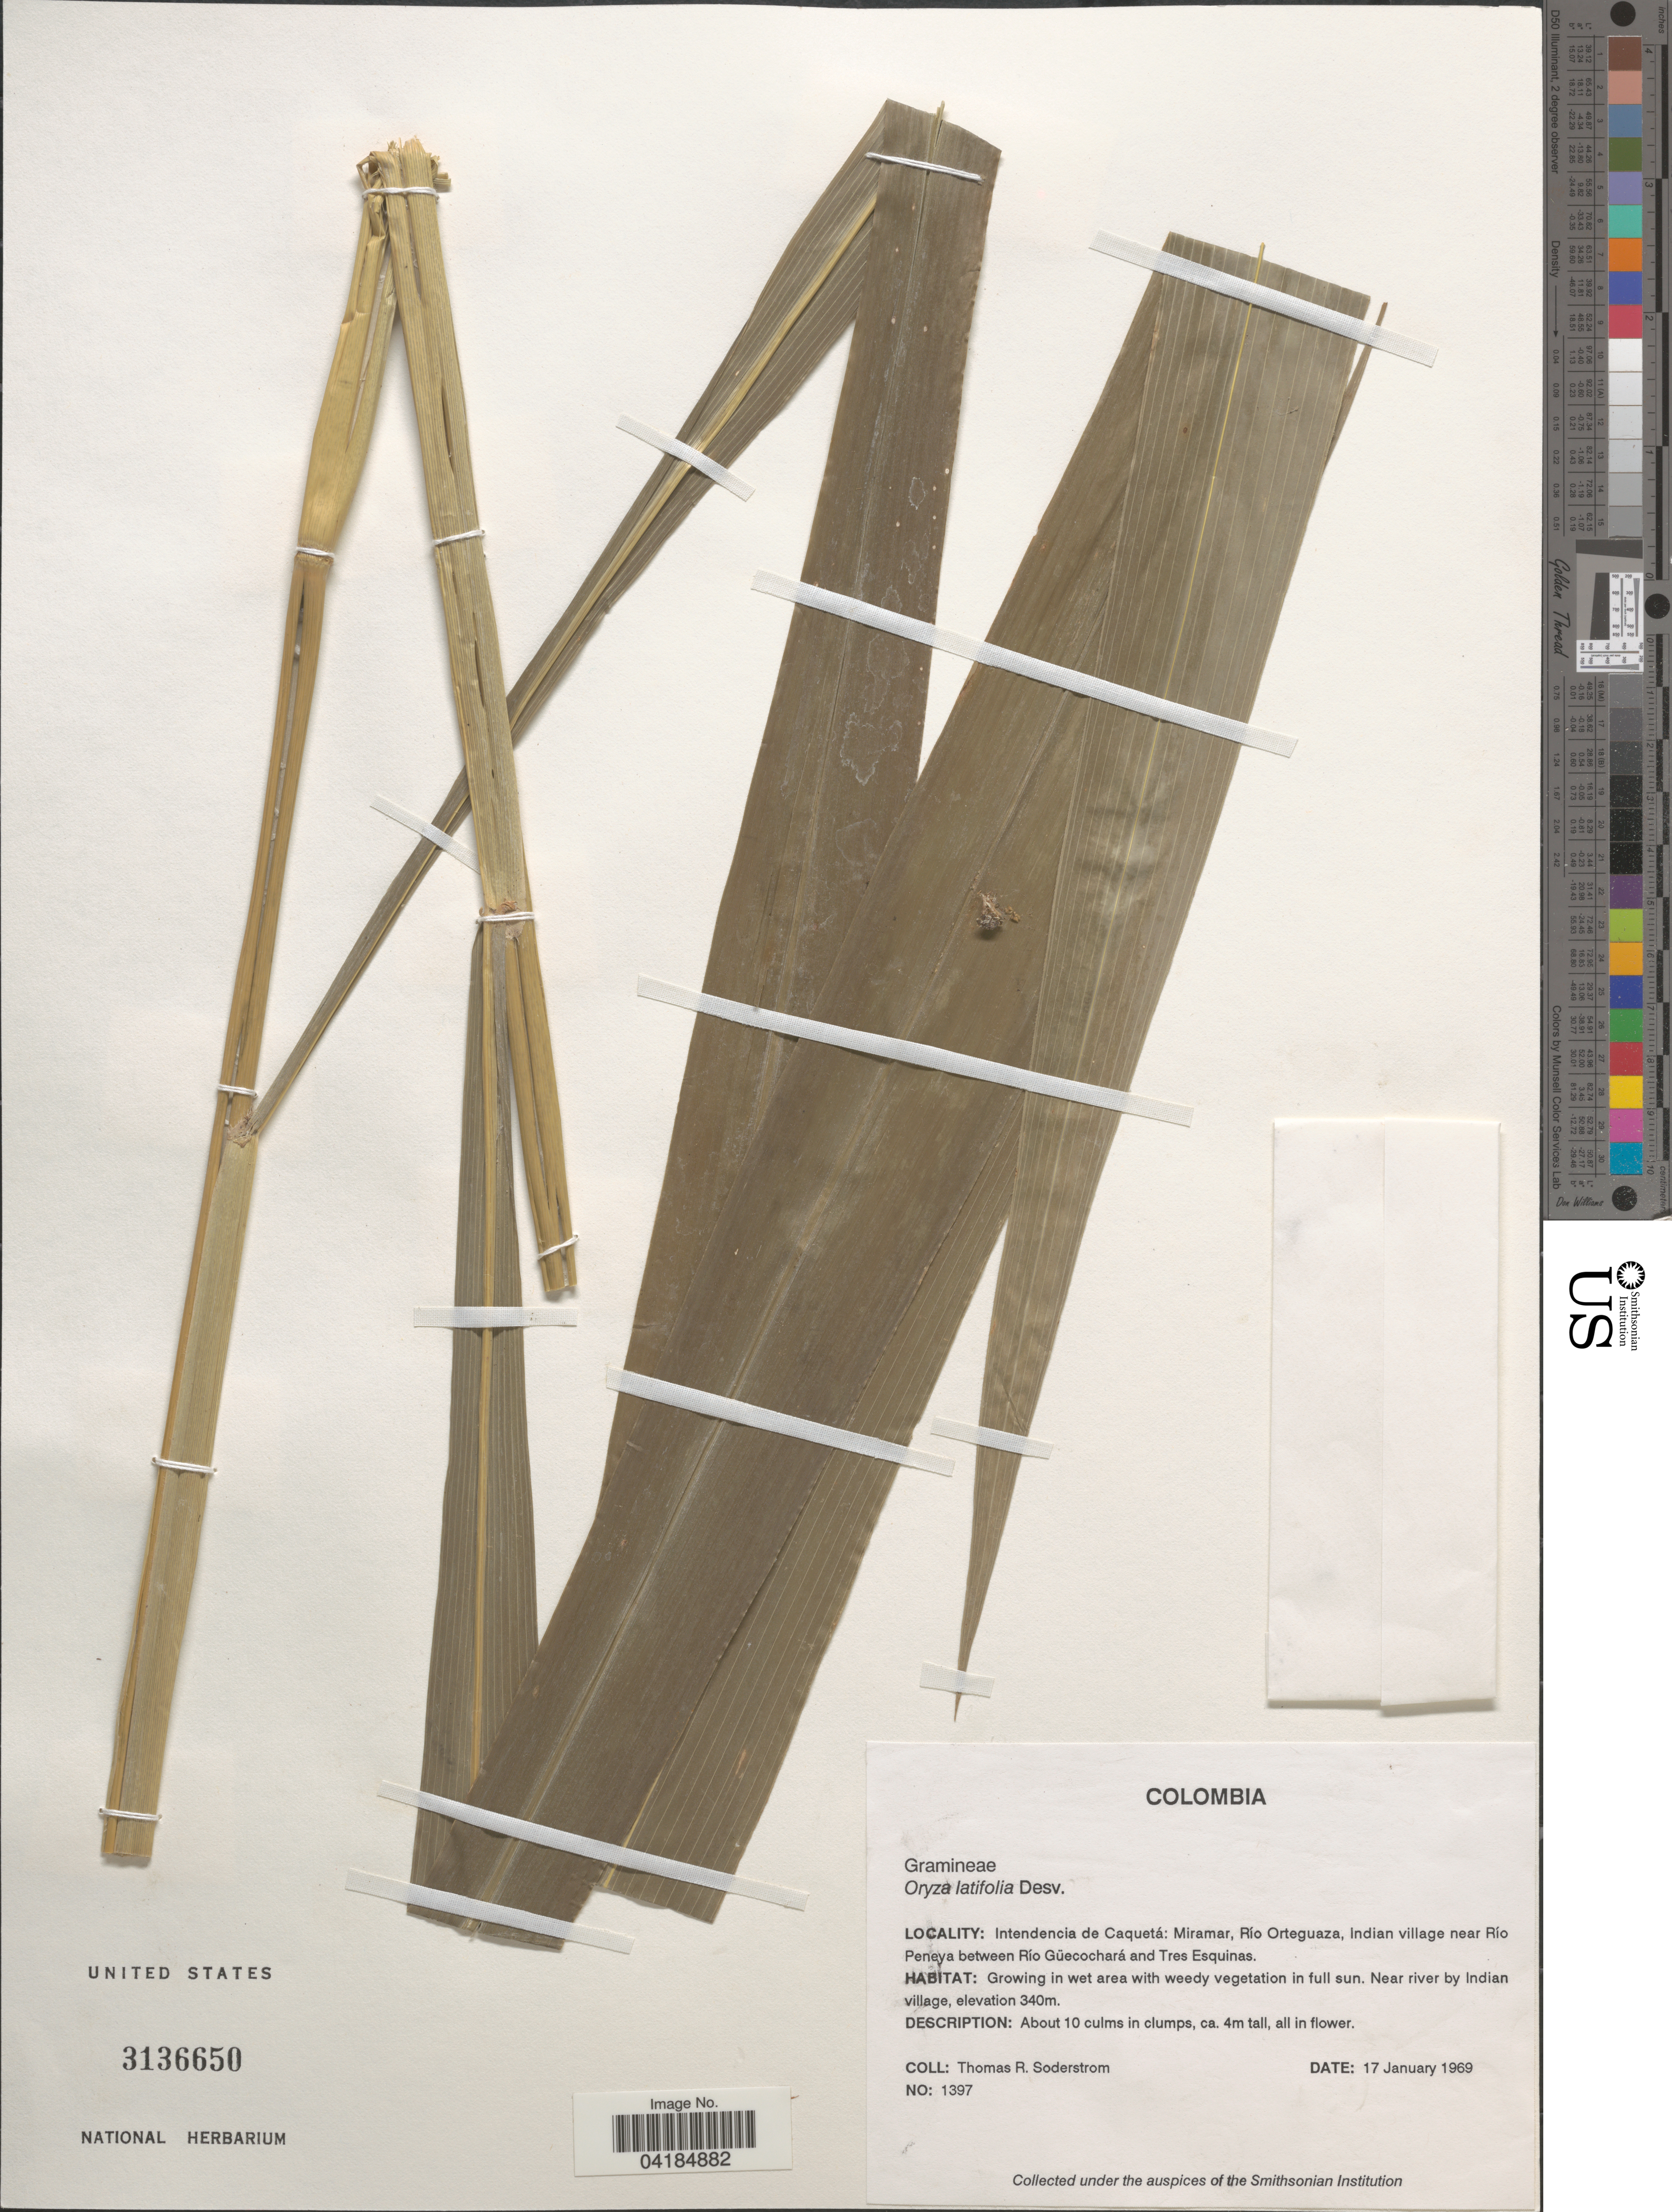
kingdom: Plantae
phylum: Tracheophyta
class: Liliopsida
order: Poales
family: Poaceae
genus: Oryza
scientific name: Oryza latifolia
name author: Desv.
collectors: T. R. Soderstrom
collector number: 1397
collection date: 1969-01-17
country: Colombia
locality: Intendencia de Caquetá: Miramar, Río Orteguaza, Indian village near Río Peneya between Río Güecochará and Tres Esquinas. Near river by Indian village.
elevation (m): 340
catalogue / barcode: US 3136650